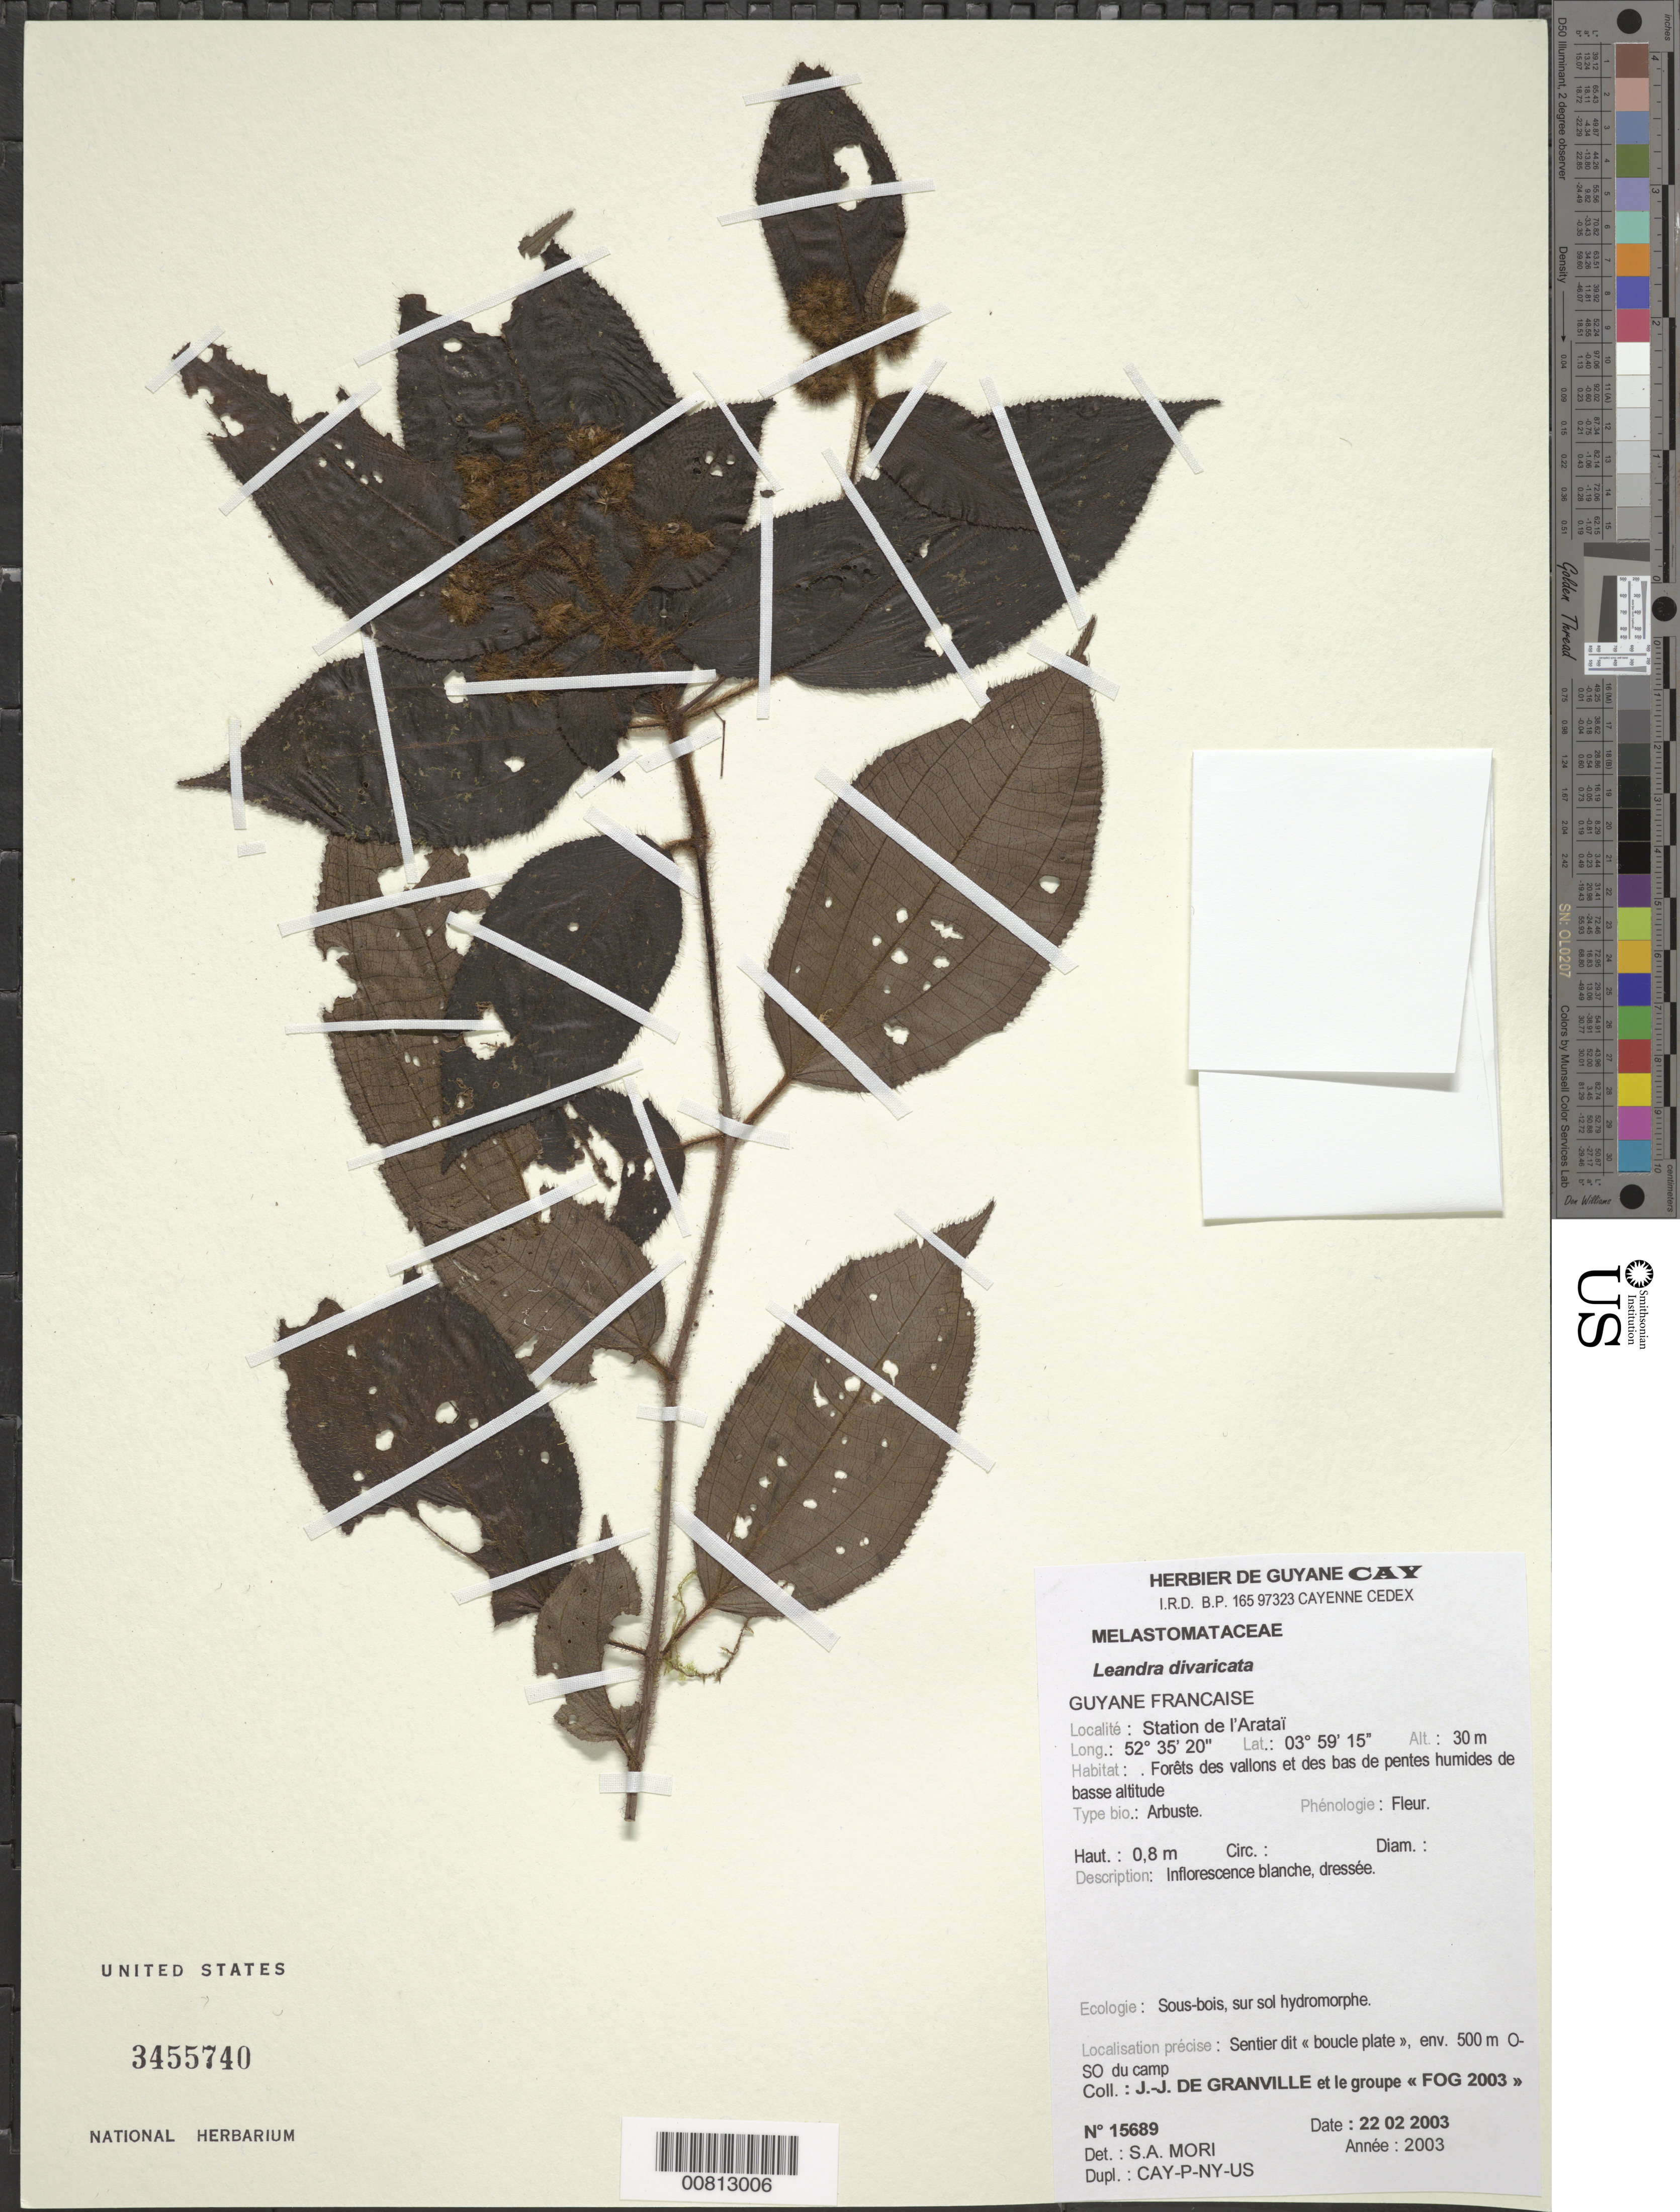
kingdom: Plantae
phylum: Tracheophyta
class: Magnoliopsida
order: Myrtales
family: Melastomataceae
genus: Leandra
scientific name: Leandra divaricata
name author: (Naudin) Cogn.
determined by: Mori, Scott A.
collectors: J.-J. de Granville et al.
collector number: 15689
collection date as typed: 22-Feb-03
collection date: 2003-02-22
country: French Guiana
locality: Station de l'Aratai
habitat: Forêts des vallons et des bas de pentes humides de basse altitude; sous bois, sur sol hydromorphe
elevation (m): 30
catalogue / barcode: US 3455740